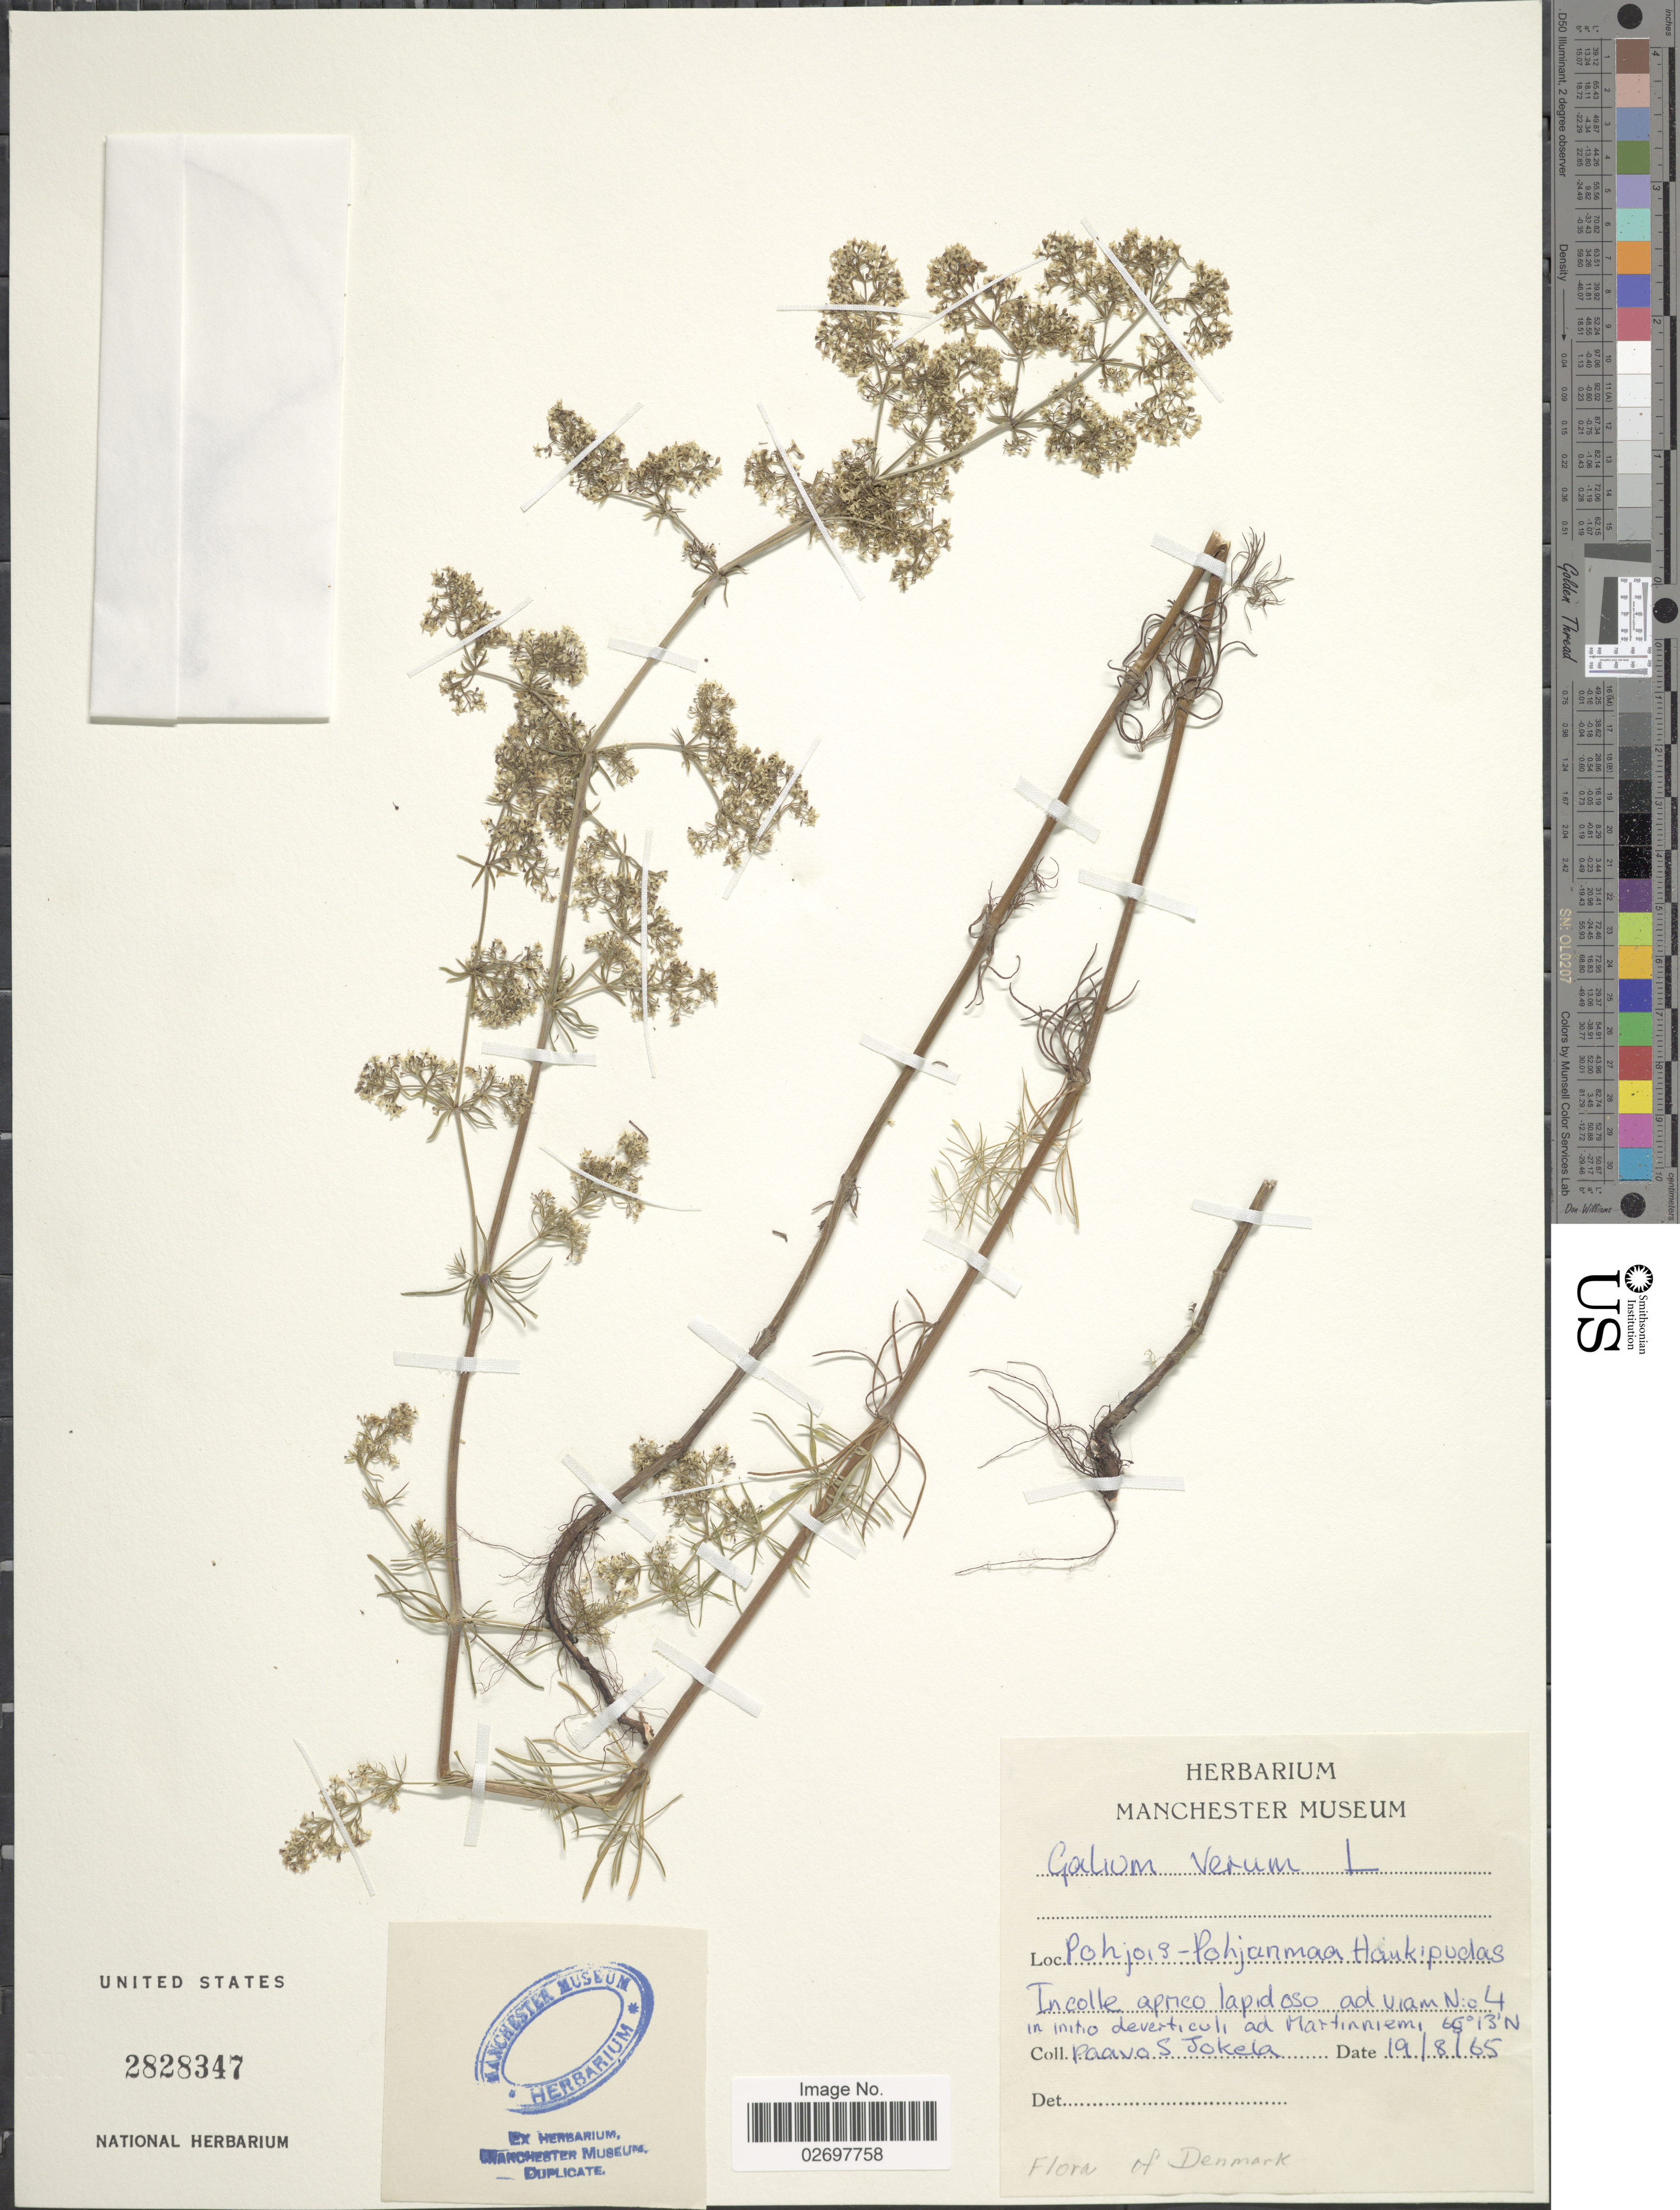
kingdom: Plantae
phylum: Tracheophyta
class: Magnoliopsida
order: Gentianales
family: Rubiaceae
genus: Galium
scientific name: Galium verum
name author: L.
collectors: P. Jokela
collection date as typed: Transcribed d/m/y: 19/8/65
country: Denmark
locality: Pohjois-Pohjanmaa Haukipudas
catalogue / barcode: US 2828347